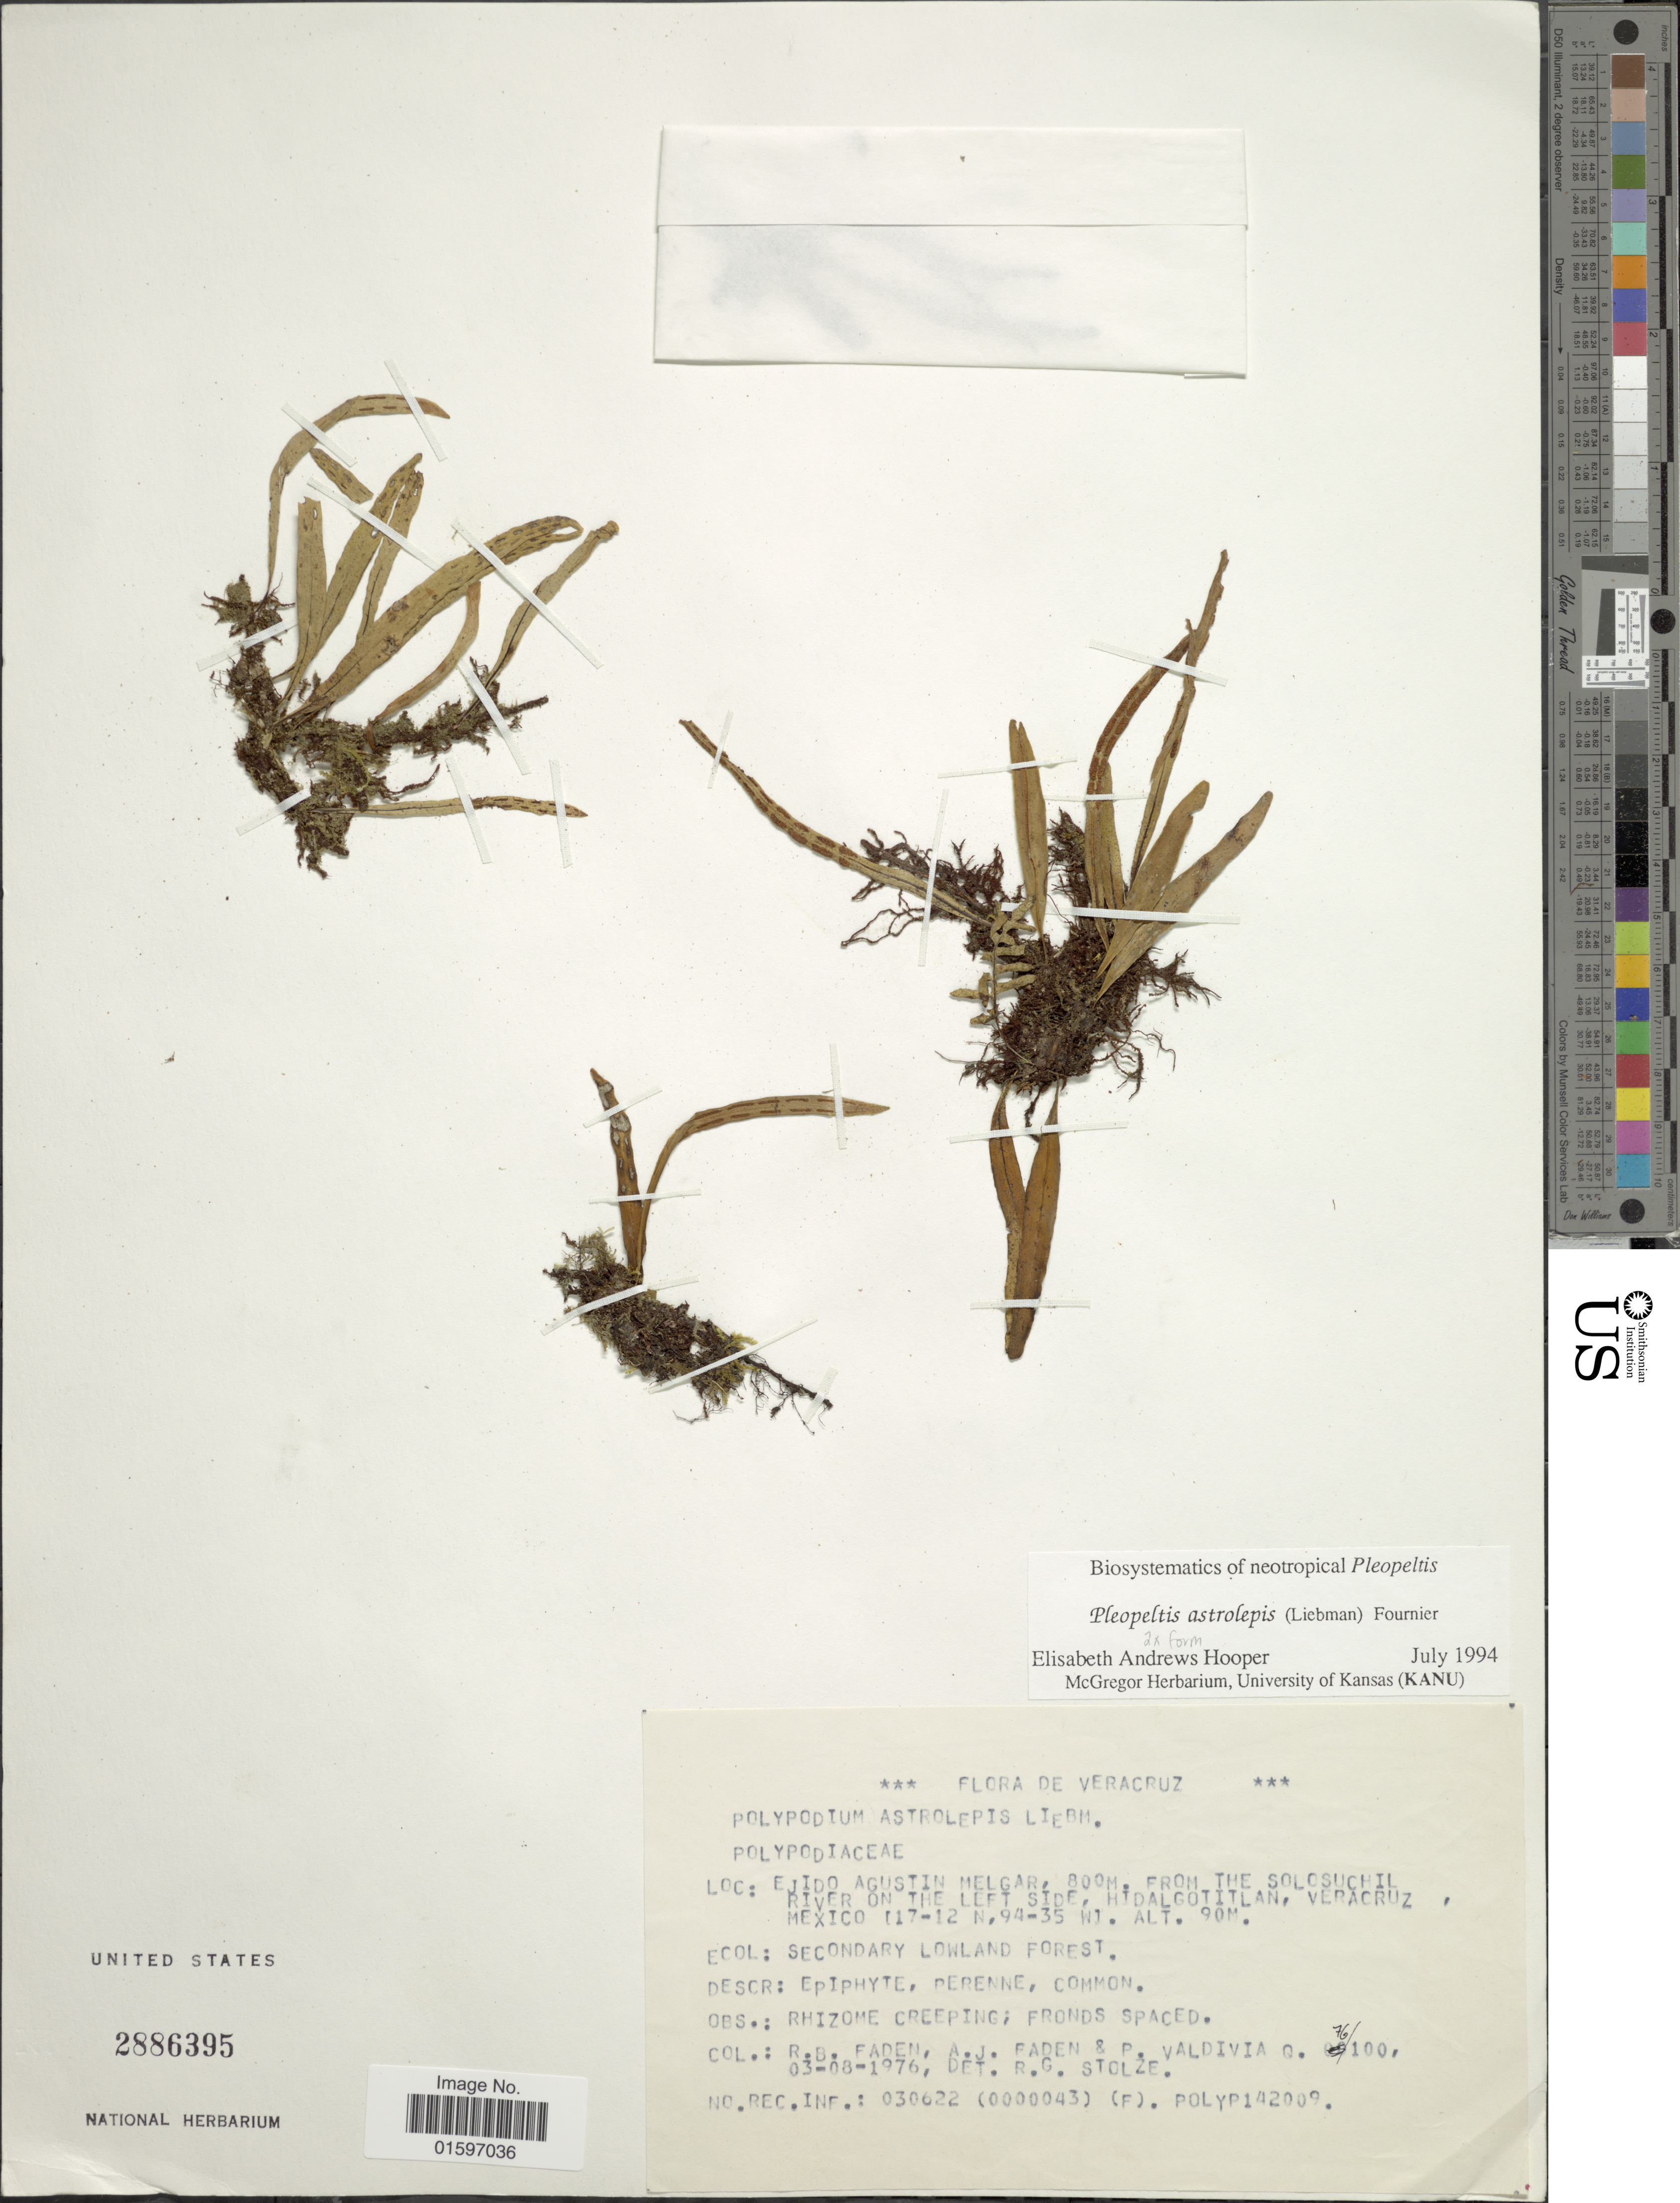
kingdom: Plantae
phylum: Tracheophyta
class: Polypodiopsida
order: Polypodiales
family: Polypodiaceae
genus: Pleopeltis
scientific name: Pleopeltis astrolepis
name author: (Liebm.) E. Fourn.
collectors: R. B. Faden, A. J. Faden & P. E. Valdivia Q.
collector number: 76/100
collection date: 1976-08-03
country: Mexico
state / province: Veracruz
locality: Veracruz. Ejido Agustin Melgar, from the Solosuchil River on the left side, Hidalgotitlan.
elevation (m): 90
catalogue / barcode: US 2886395